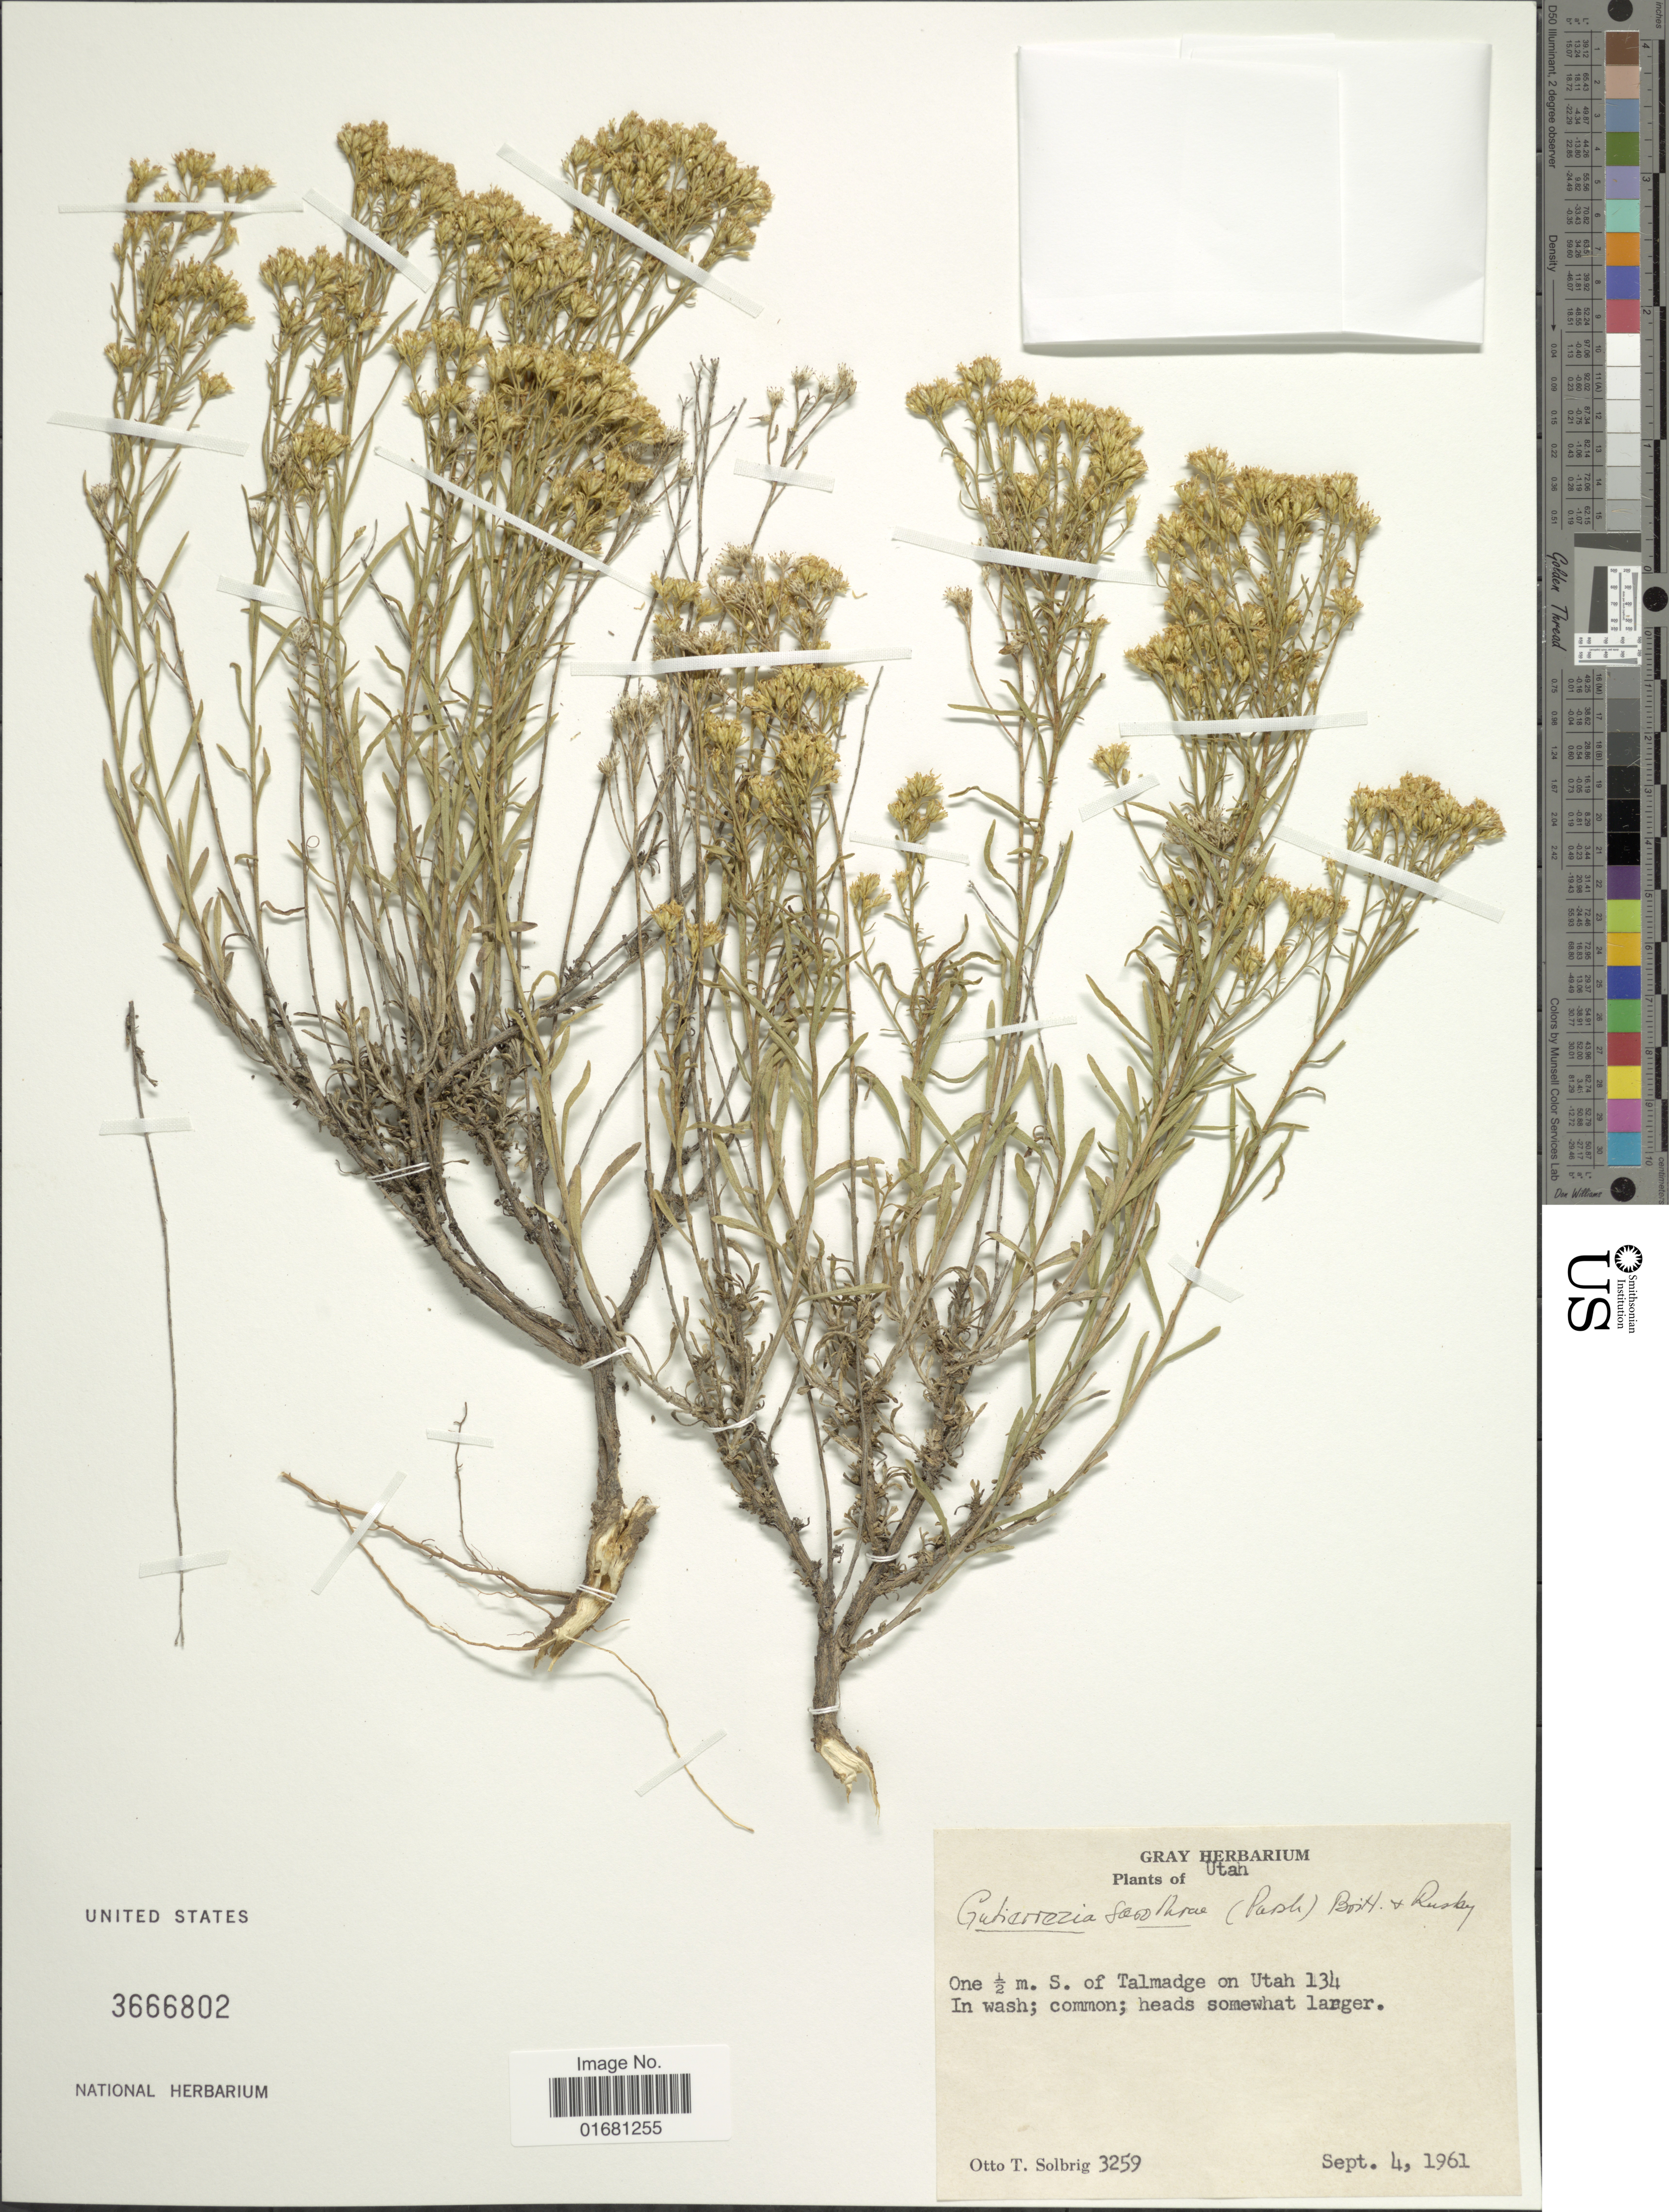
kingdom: Plantae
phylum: Tracheophyta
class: Magnoliopsida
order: Asterales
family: Asteraceae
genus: Gutierrezia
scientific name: Gutierrezia sarothrae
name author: (Pursh) Britton & Rusby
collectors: O. T. Solbrig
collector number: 3259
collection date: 1961-09-04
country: United States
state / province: Utah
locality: Utah. One 1/2 m. S. of Talmadge on Utah 134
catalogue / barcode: US 3666802